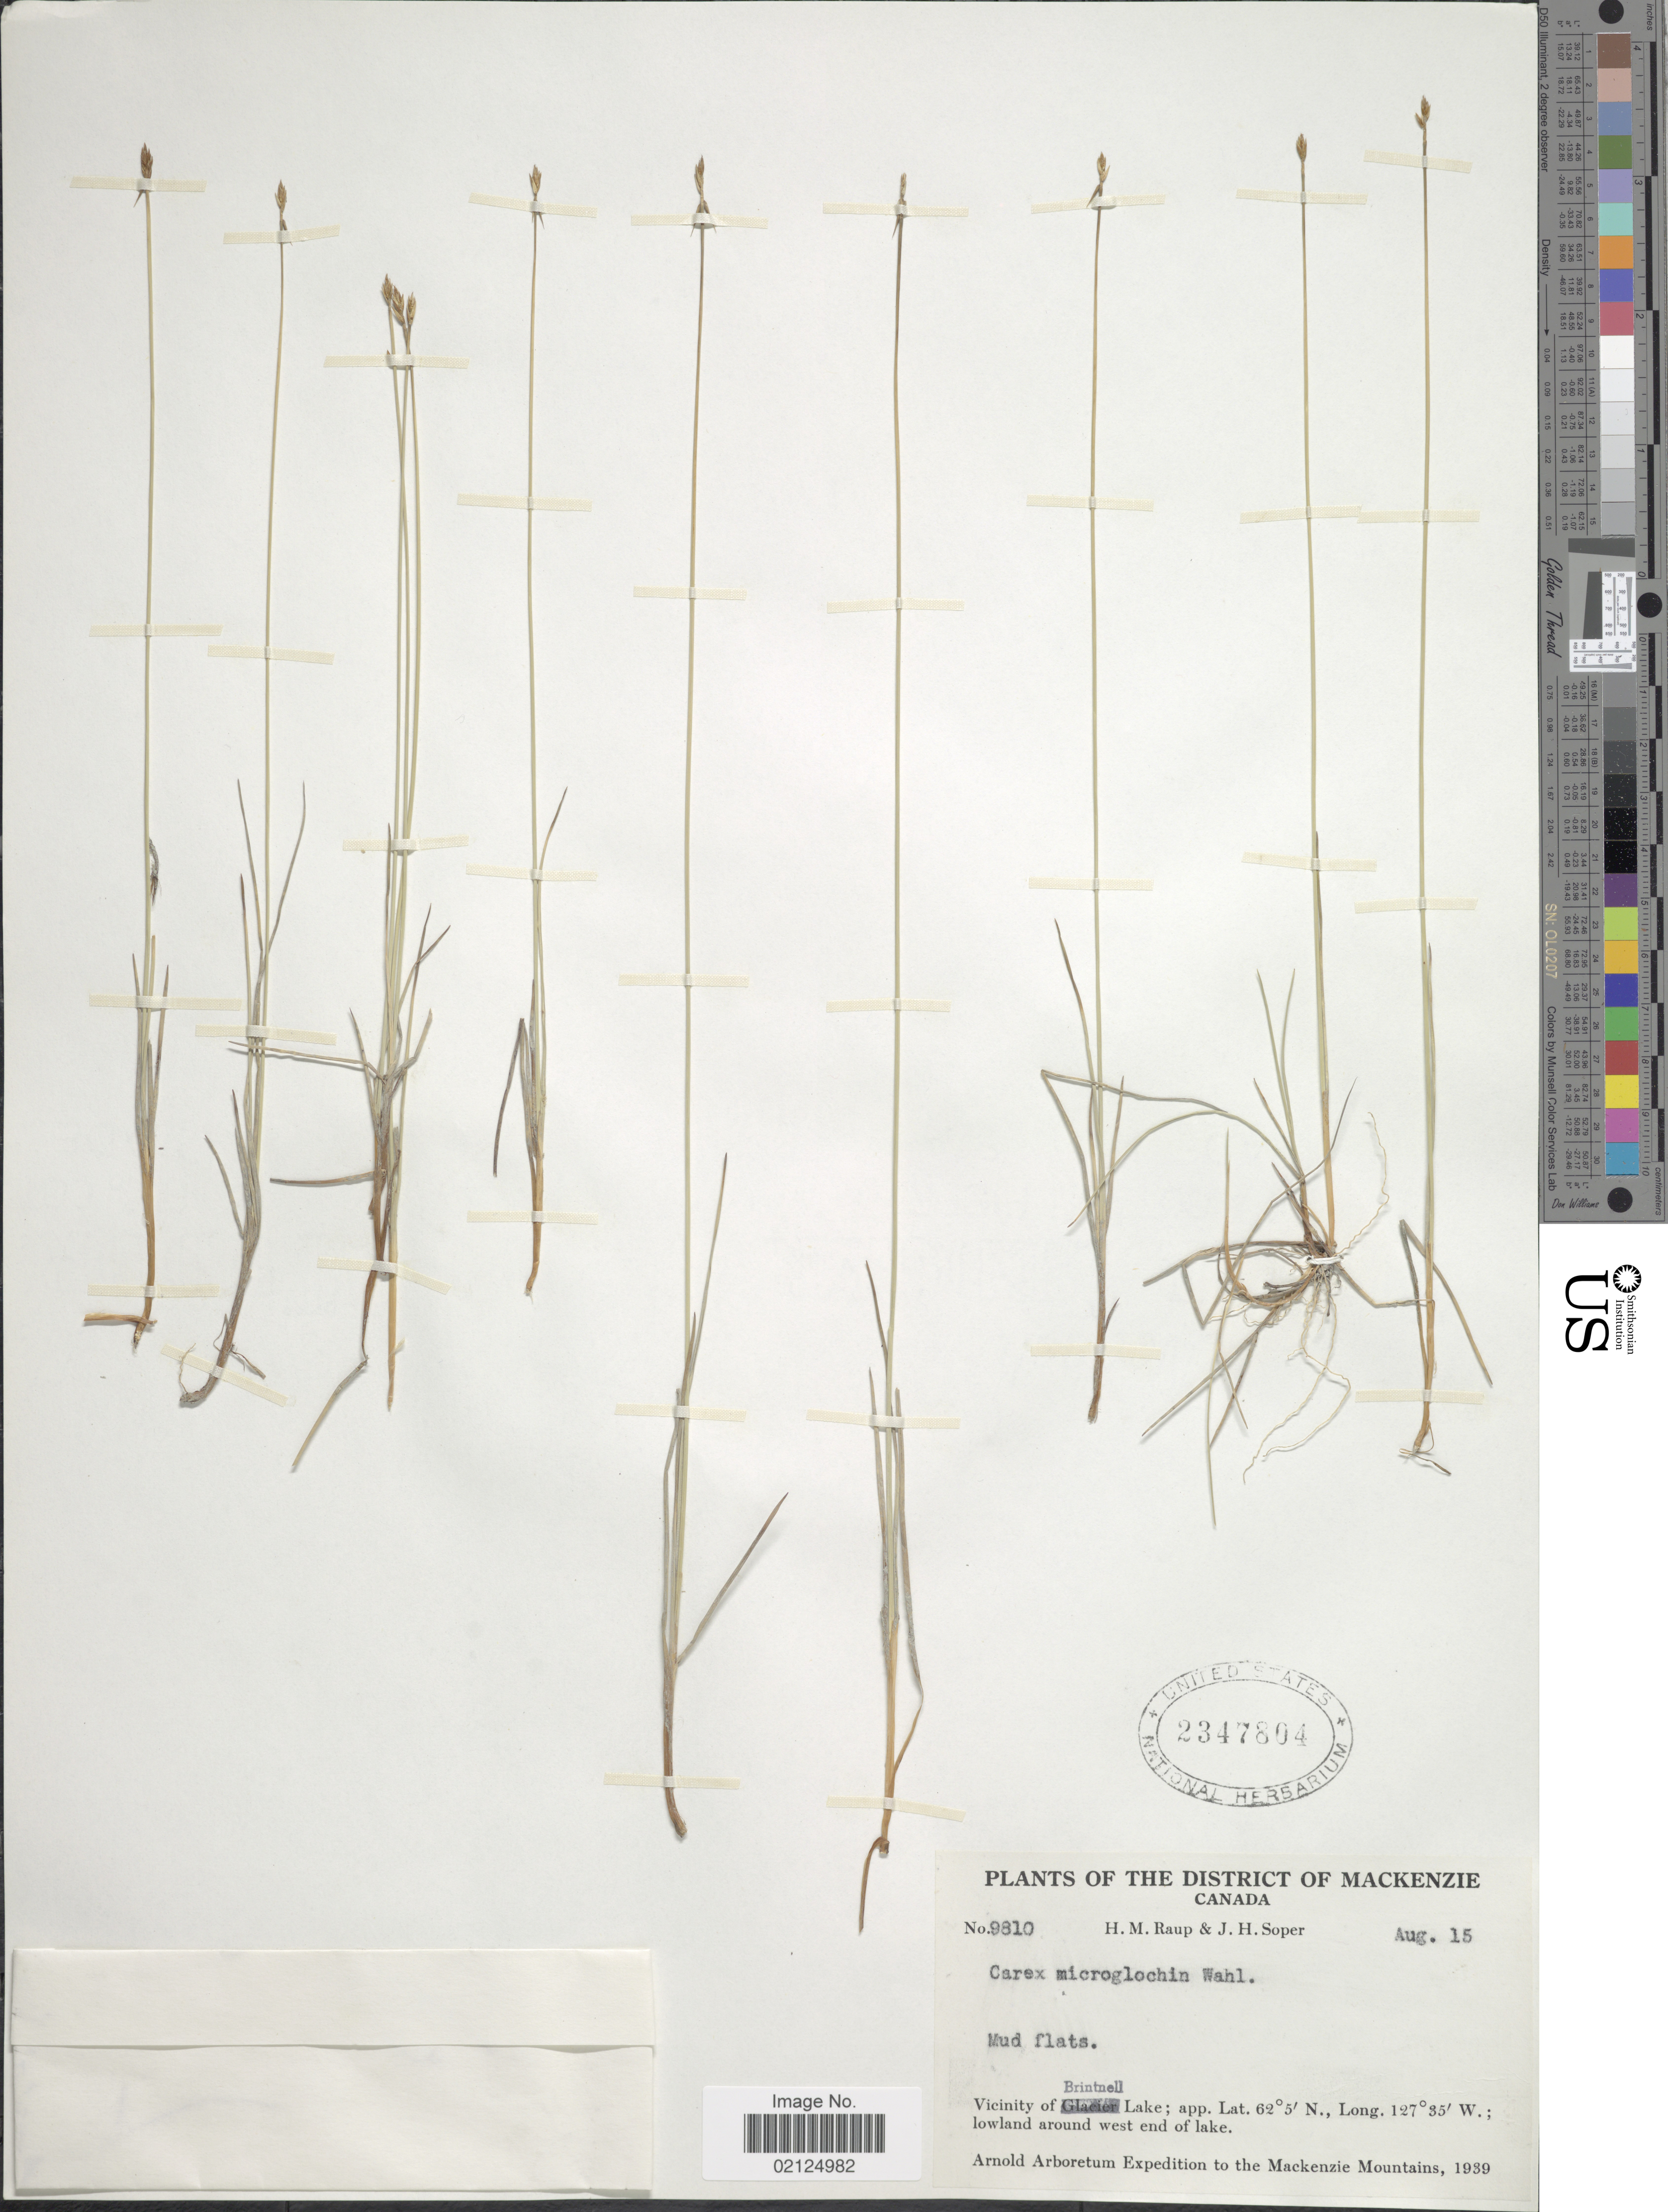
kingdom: Plantae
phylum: Tracheophyta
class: Liliopsida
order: Poales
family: Cyperaceae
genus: Carex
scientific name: Carex microglochin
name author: Wahlenb.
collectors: H. Raup & J. H. Soper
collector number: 9810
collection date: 1939-08-15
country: Canada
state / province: British Columbia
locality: District of Mackenzie, Vicinity of Brintnell Lake, lowland around west end of lake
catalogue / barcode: US 2347804